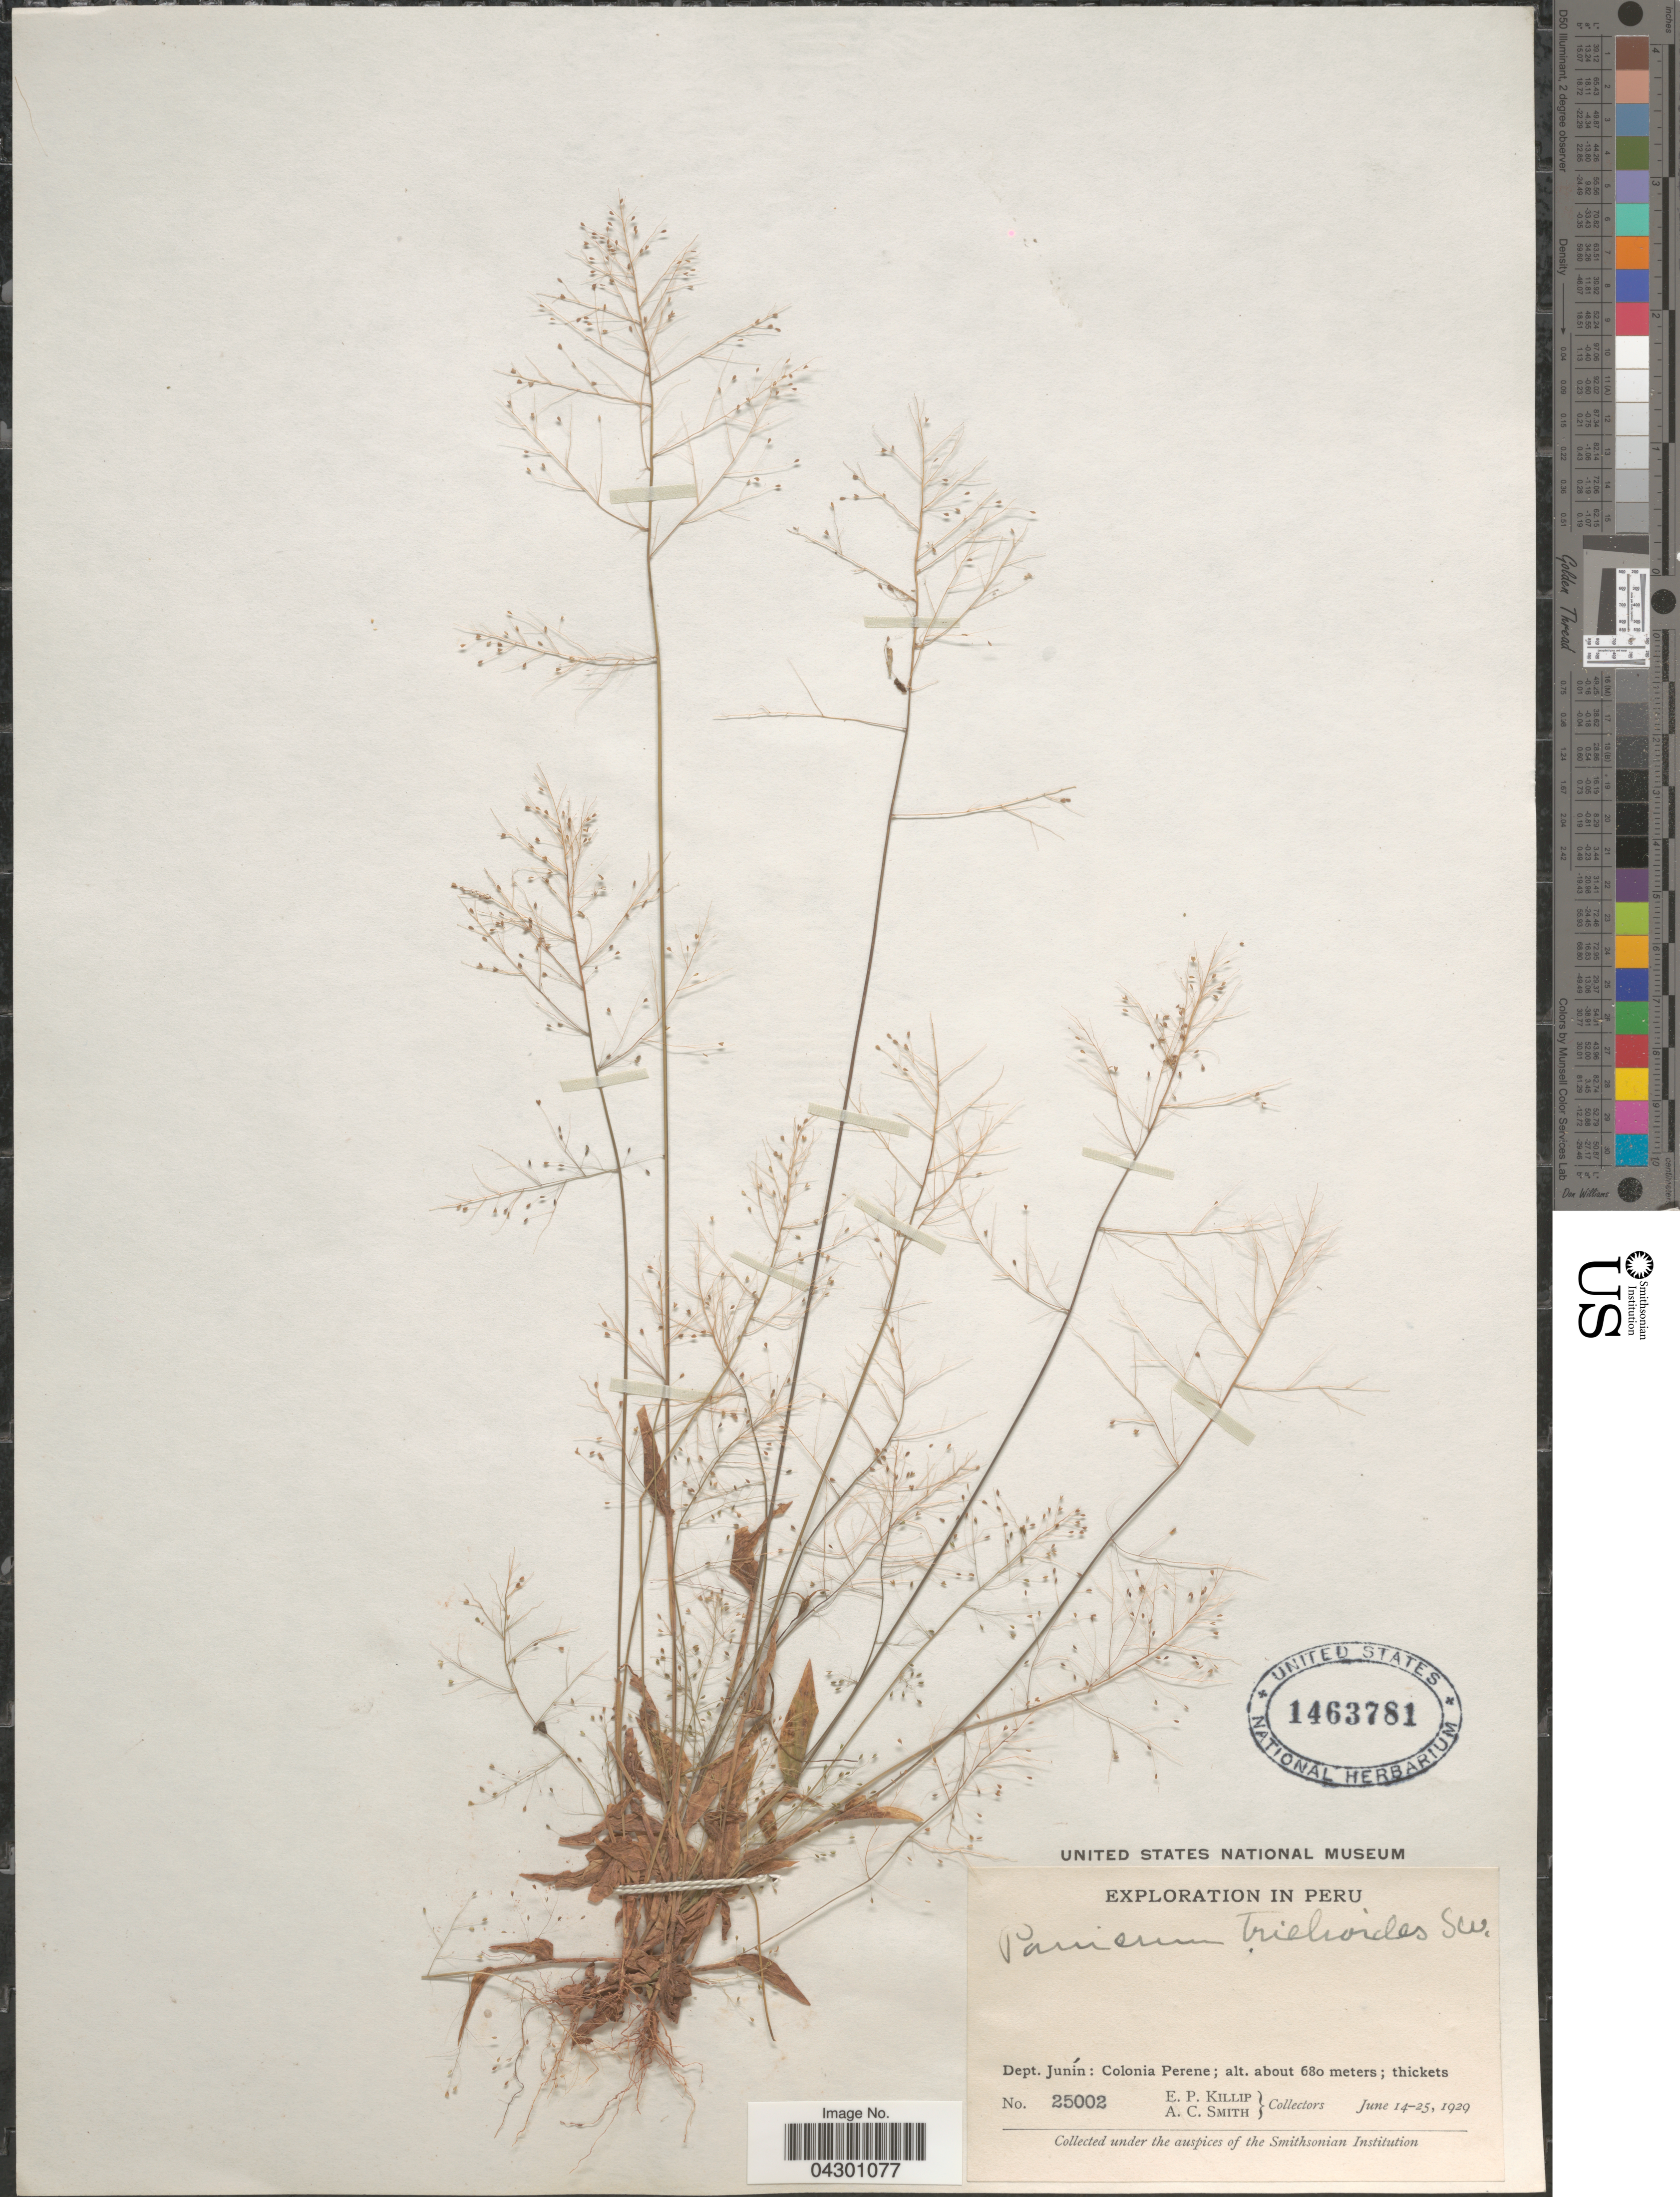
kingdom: Plantae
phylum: Tracheophyta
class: Liliopsida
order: Poales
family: Poaceae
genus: Panicum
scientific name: Panicum trichoides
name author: Sw.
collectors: E. P. Killip & A. C. Smith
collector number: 25002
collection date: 1929-06-14/1929-06-25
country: Peru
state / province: Junín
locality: Exploration in Peru. Dept. Junín: Colonia Perene.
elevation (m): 680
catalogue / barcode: US 1463781